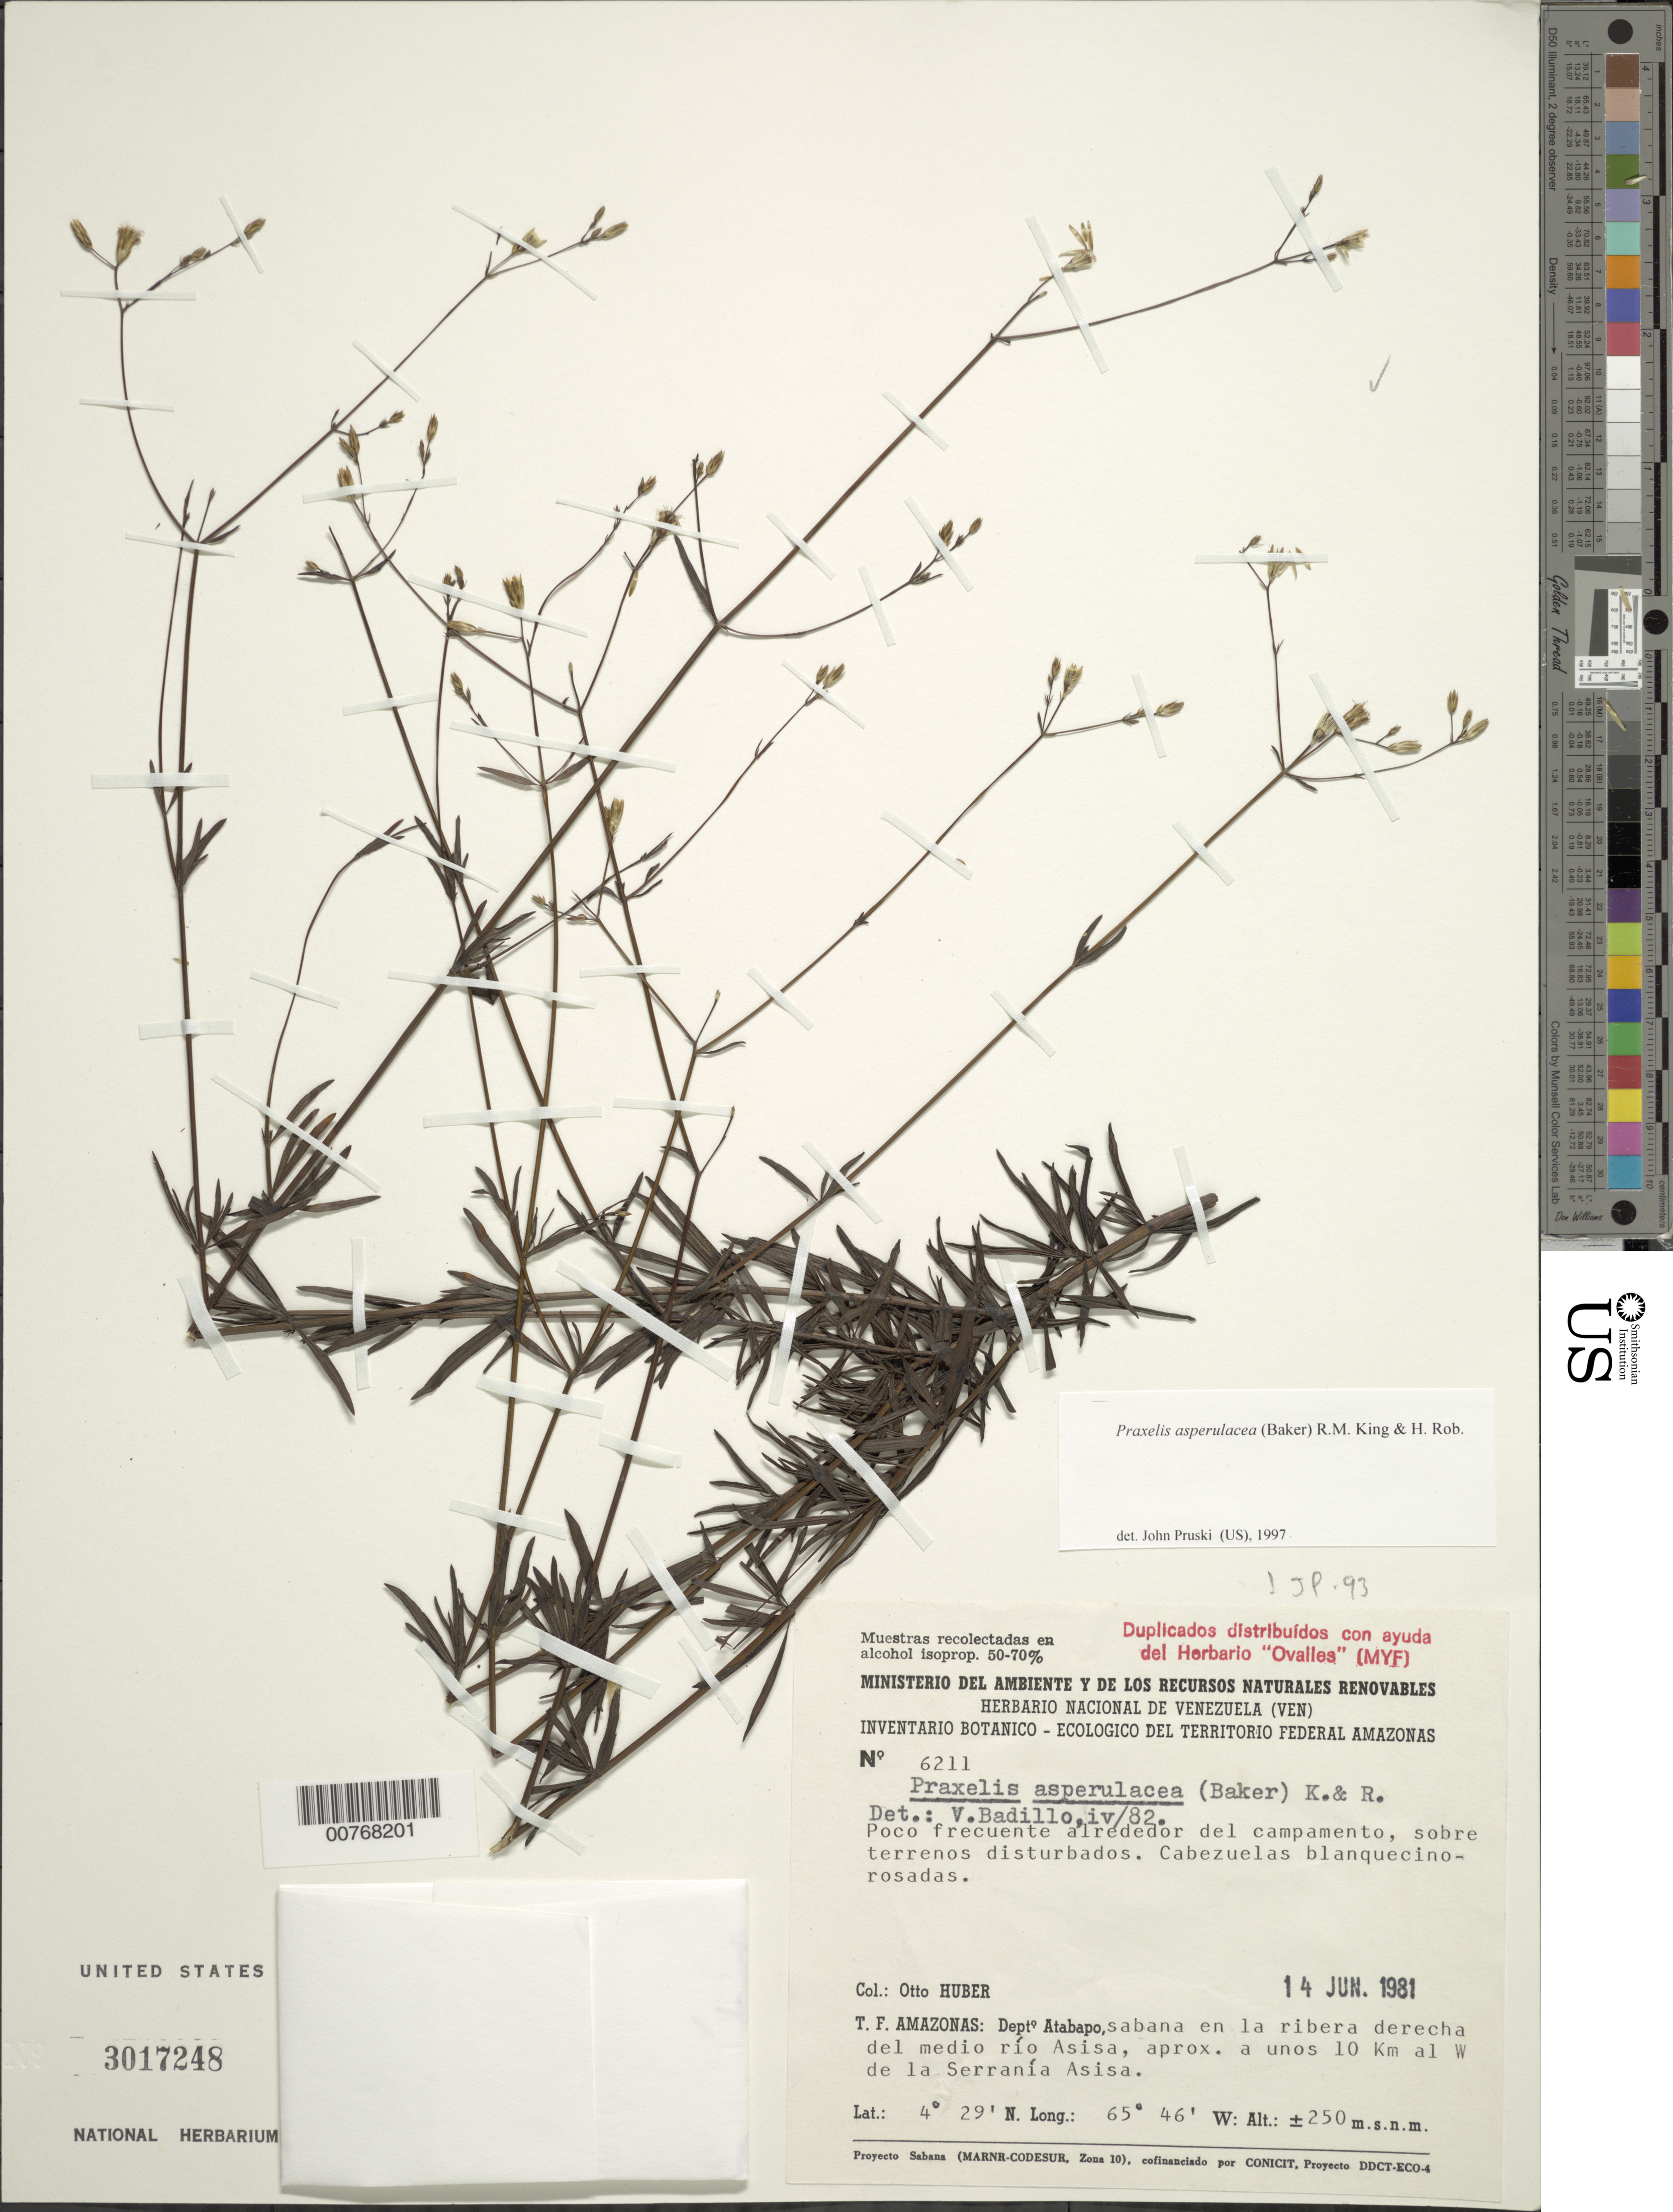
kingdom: Plantae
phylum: Tracheophyta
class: Magnoliopsida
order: Asterales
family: Asteraceae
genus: Praxelis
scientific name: Praxelis asperulacea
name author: (Baker) R.M. King & H. Rob.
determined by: Badillo, V. M.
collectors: O. Huber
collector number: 6211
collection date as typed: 14-Jun-81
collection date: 1981-06-14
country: Venezuela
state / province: Amazonas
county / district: Atabapo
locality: Río Asisa, 10 km W de la Serrania Asisa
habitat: Sabana, alrededor del campamento, sobre terrenos disturbados.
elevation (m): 250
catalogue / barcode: US 3017248